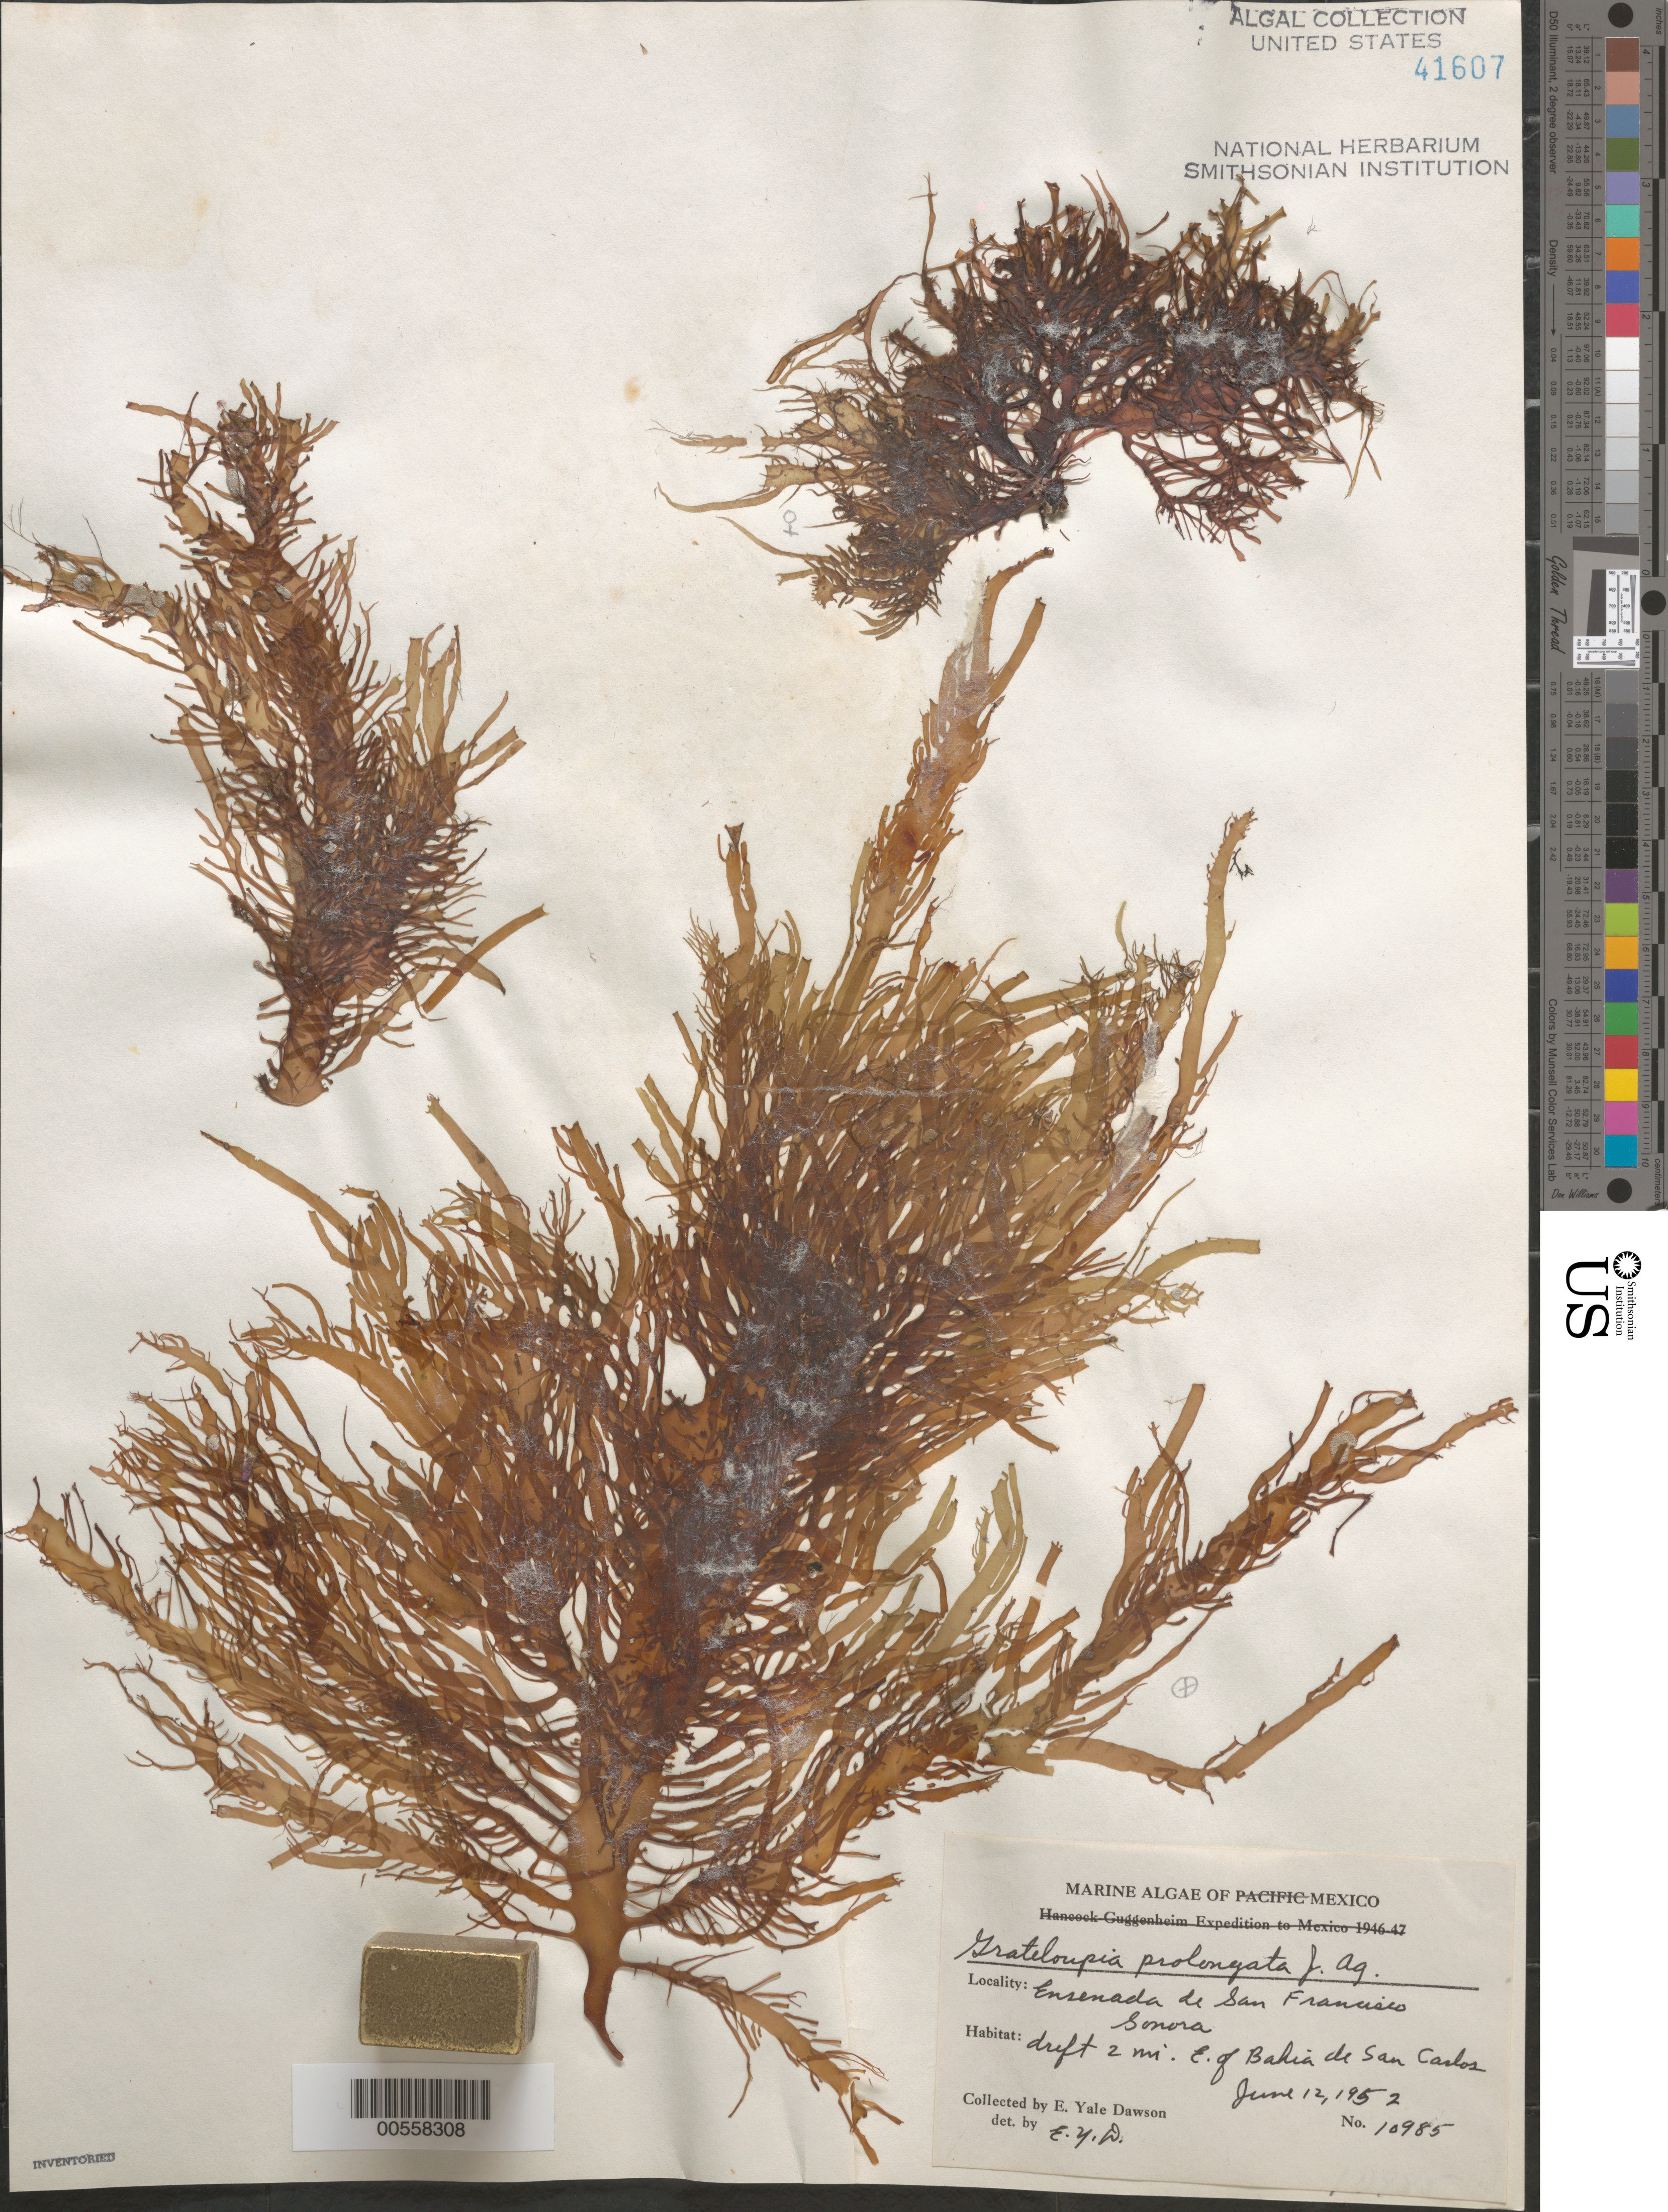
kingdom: Plantae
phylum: Rhodophyta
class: Florideophyceae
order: Halymeniales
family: Halymeniaceae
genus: Grateloupia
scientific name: Grateloupia prolongata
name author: J. Agardh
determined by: Dawson, E. Y.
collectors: E. Y. Dawson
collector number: EYD 10985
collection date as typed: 12 Jun 1952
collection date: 1952-06-12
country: Mexico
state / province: Sonora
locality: Ensenada de San Francisco, near Guaymas, drift 2 miles east of Bahia San Carlos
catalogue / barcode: US 41607